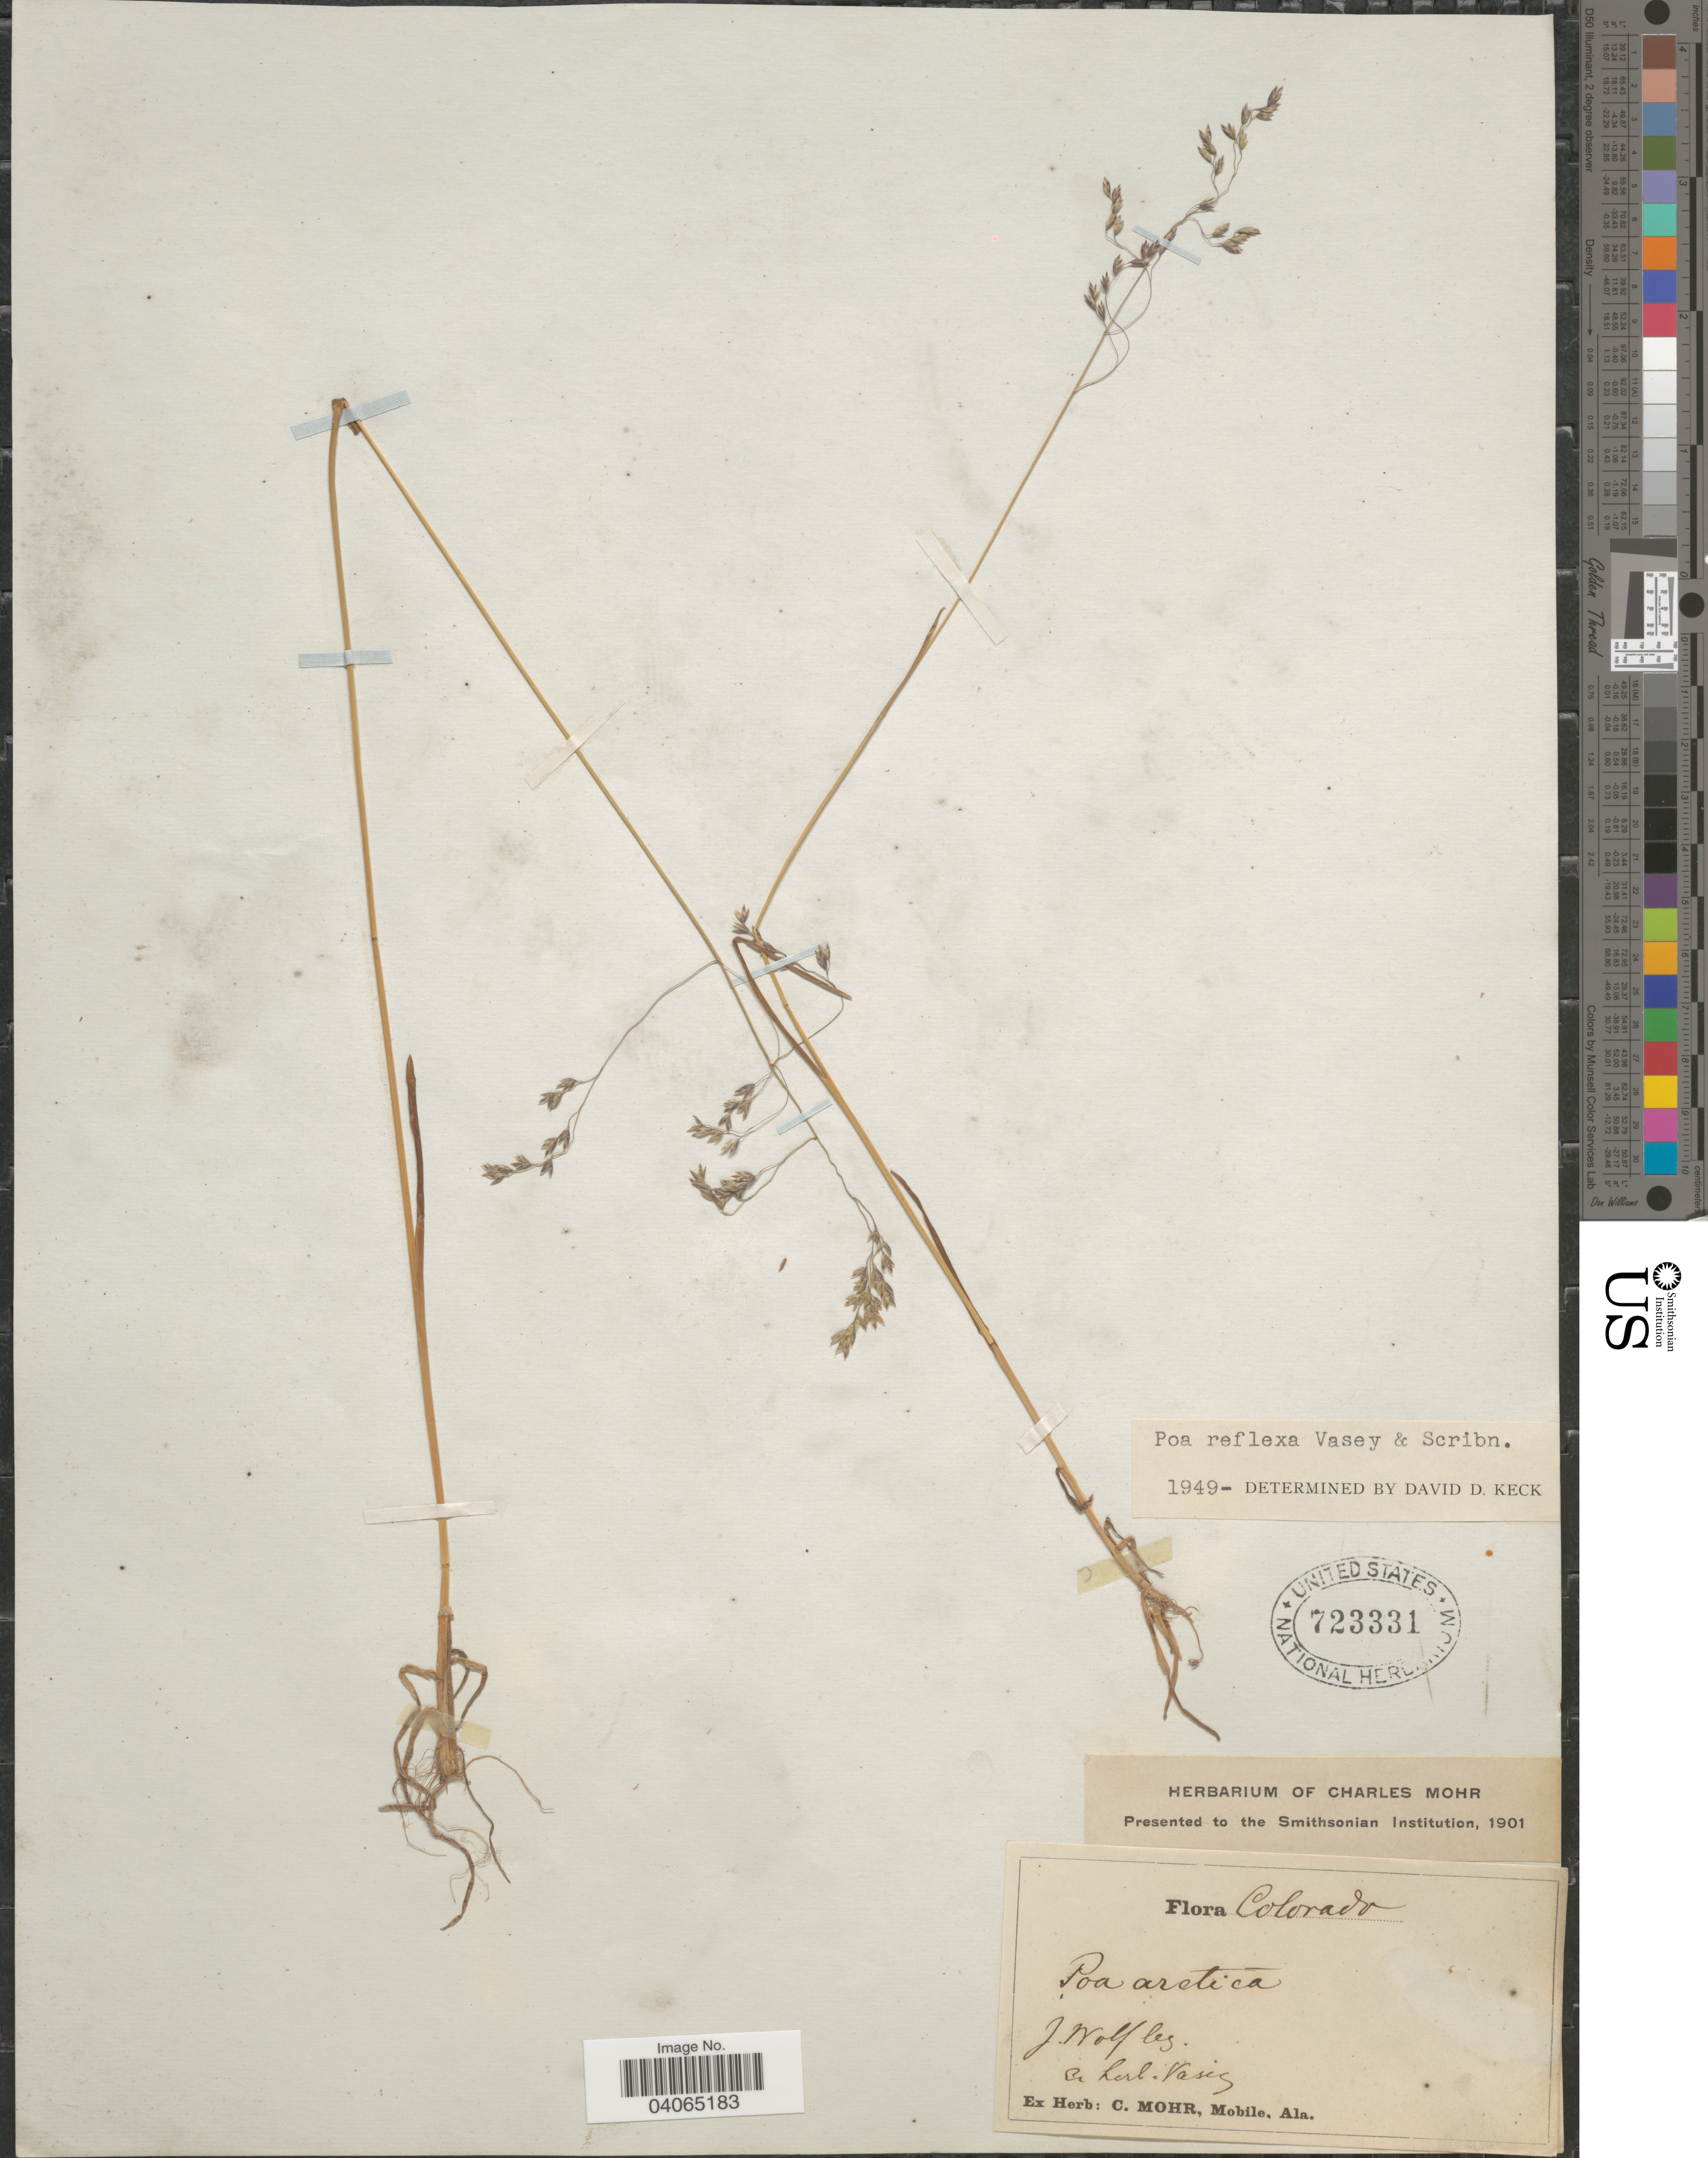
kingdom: Plantae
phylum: Tracheophyta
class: Liliopsida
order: Poales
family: Poaceae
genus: Poa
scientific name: Poa reflexa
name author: Vasey & Scribn.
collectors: J. Wolf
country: United States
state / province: Colorado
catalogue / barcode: US 723331